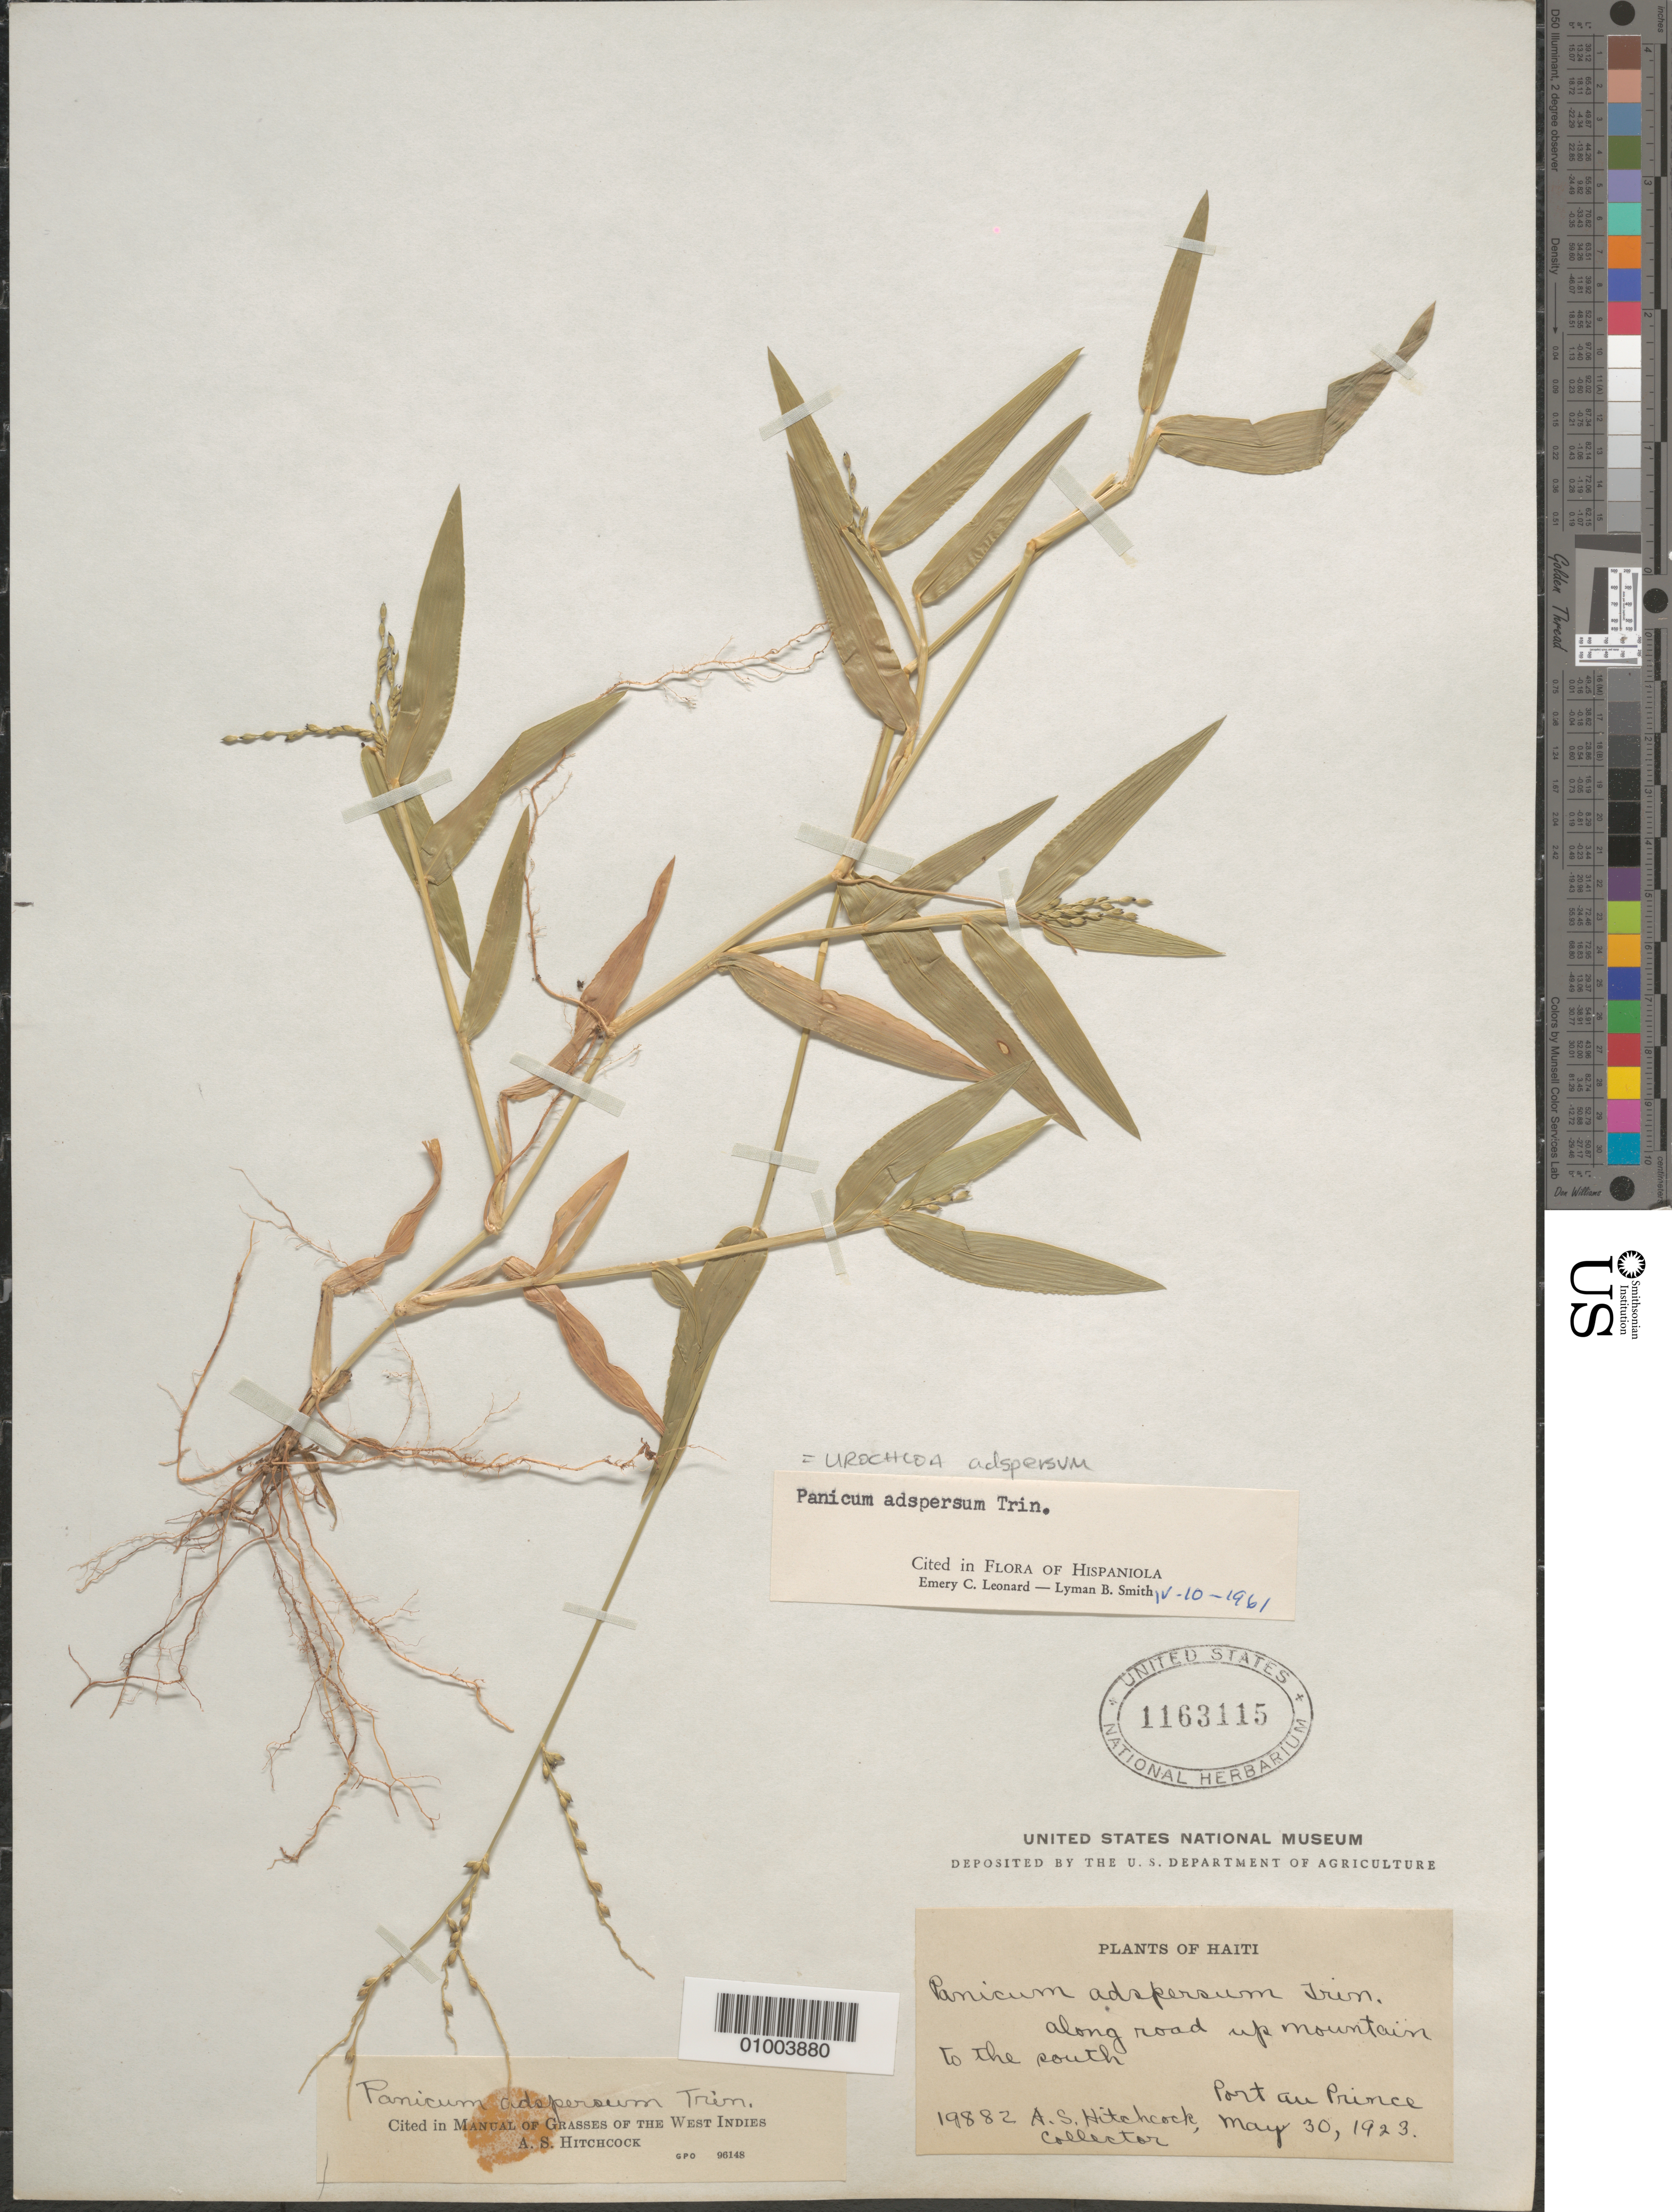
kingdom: Plantae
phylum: Tracheophyta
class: Liliopsida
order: Poales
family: Poaceae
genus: Urochloa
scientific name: Urochloa adspersa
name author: (Trin.) R.D. Webster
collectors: A. S. Hitchcock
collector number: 19882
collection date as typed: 30 May 1923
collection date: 1923-05-30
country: Haiti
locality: along road up mountain to the south.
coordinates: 0 N, 0 E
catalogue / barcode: US 1163115